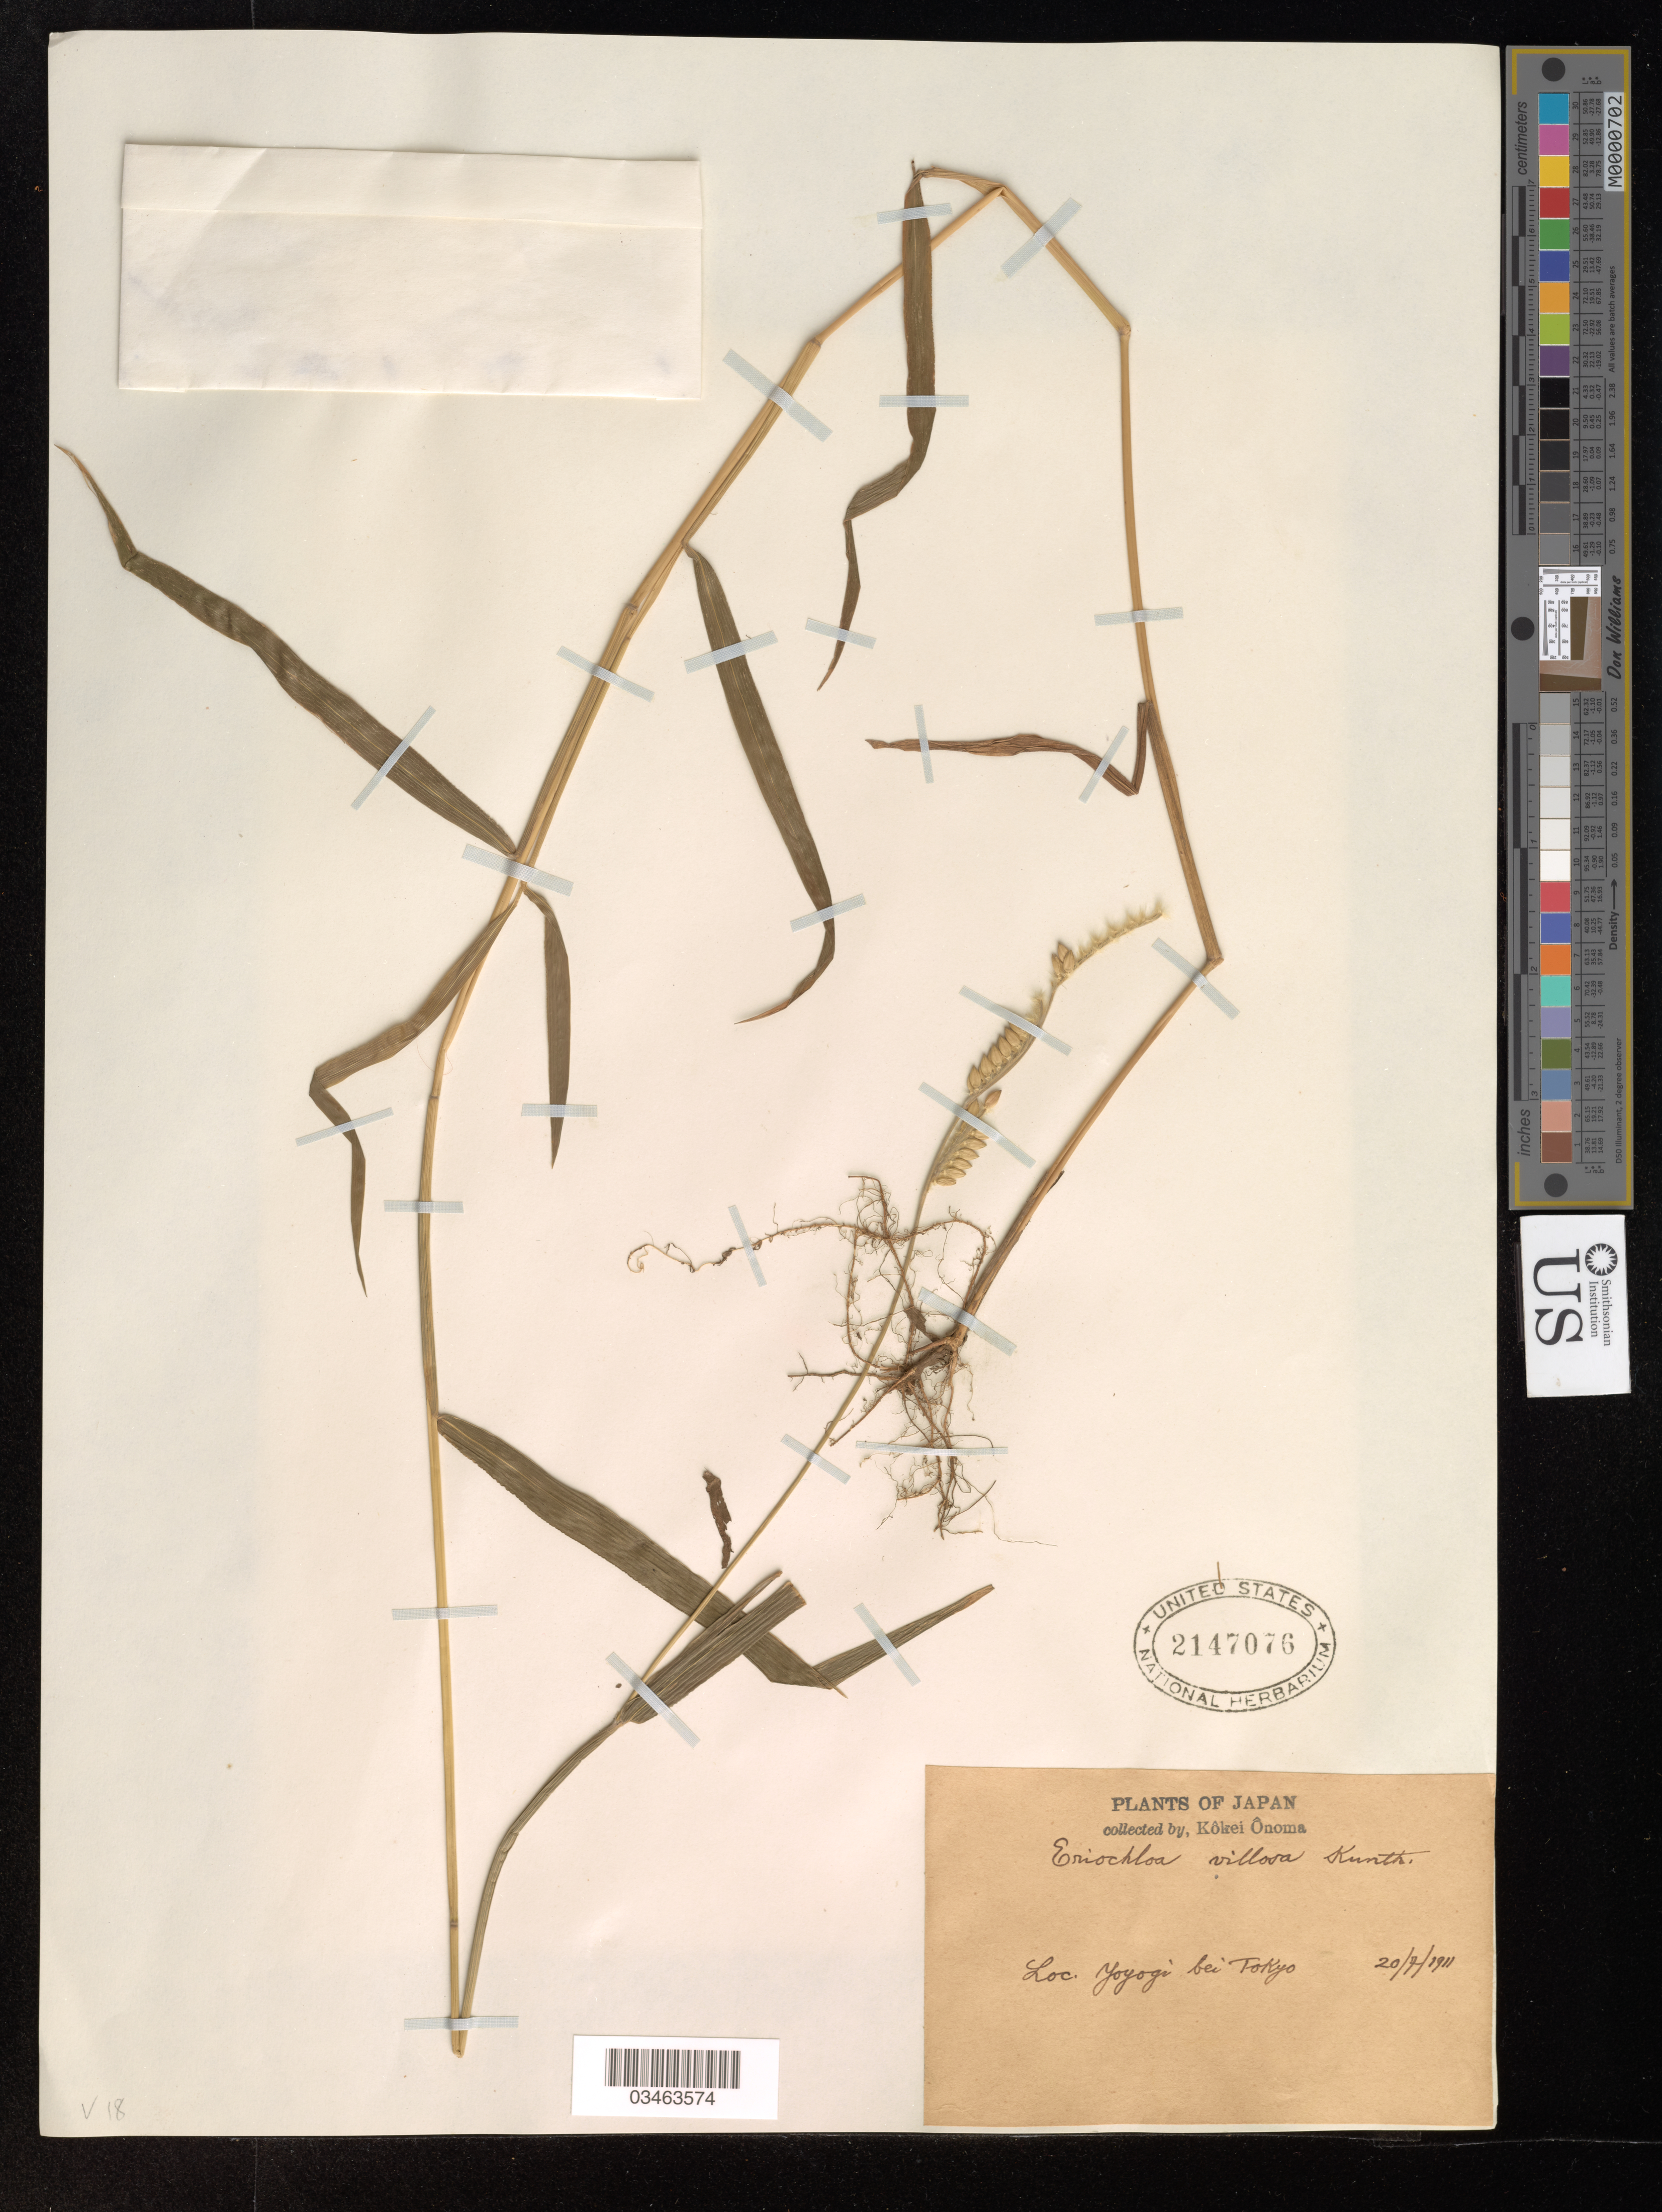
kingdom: Plantae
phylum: Tracheophyta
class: Liliopsida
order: Poales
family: Poaceae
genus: Eriochloa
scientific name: Eriochloa villosa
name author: (Thunb.) Kunth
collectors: K. Onoma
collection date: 1911-07-20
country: Japan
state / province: Tokyo, Federal City of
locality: Yoyogi bei Tokyo.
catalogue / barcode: US 2147076